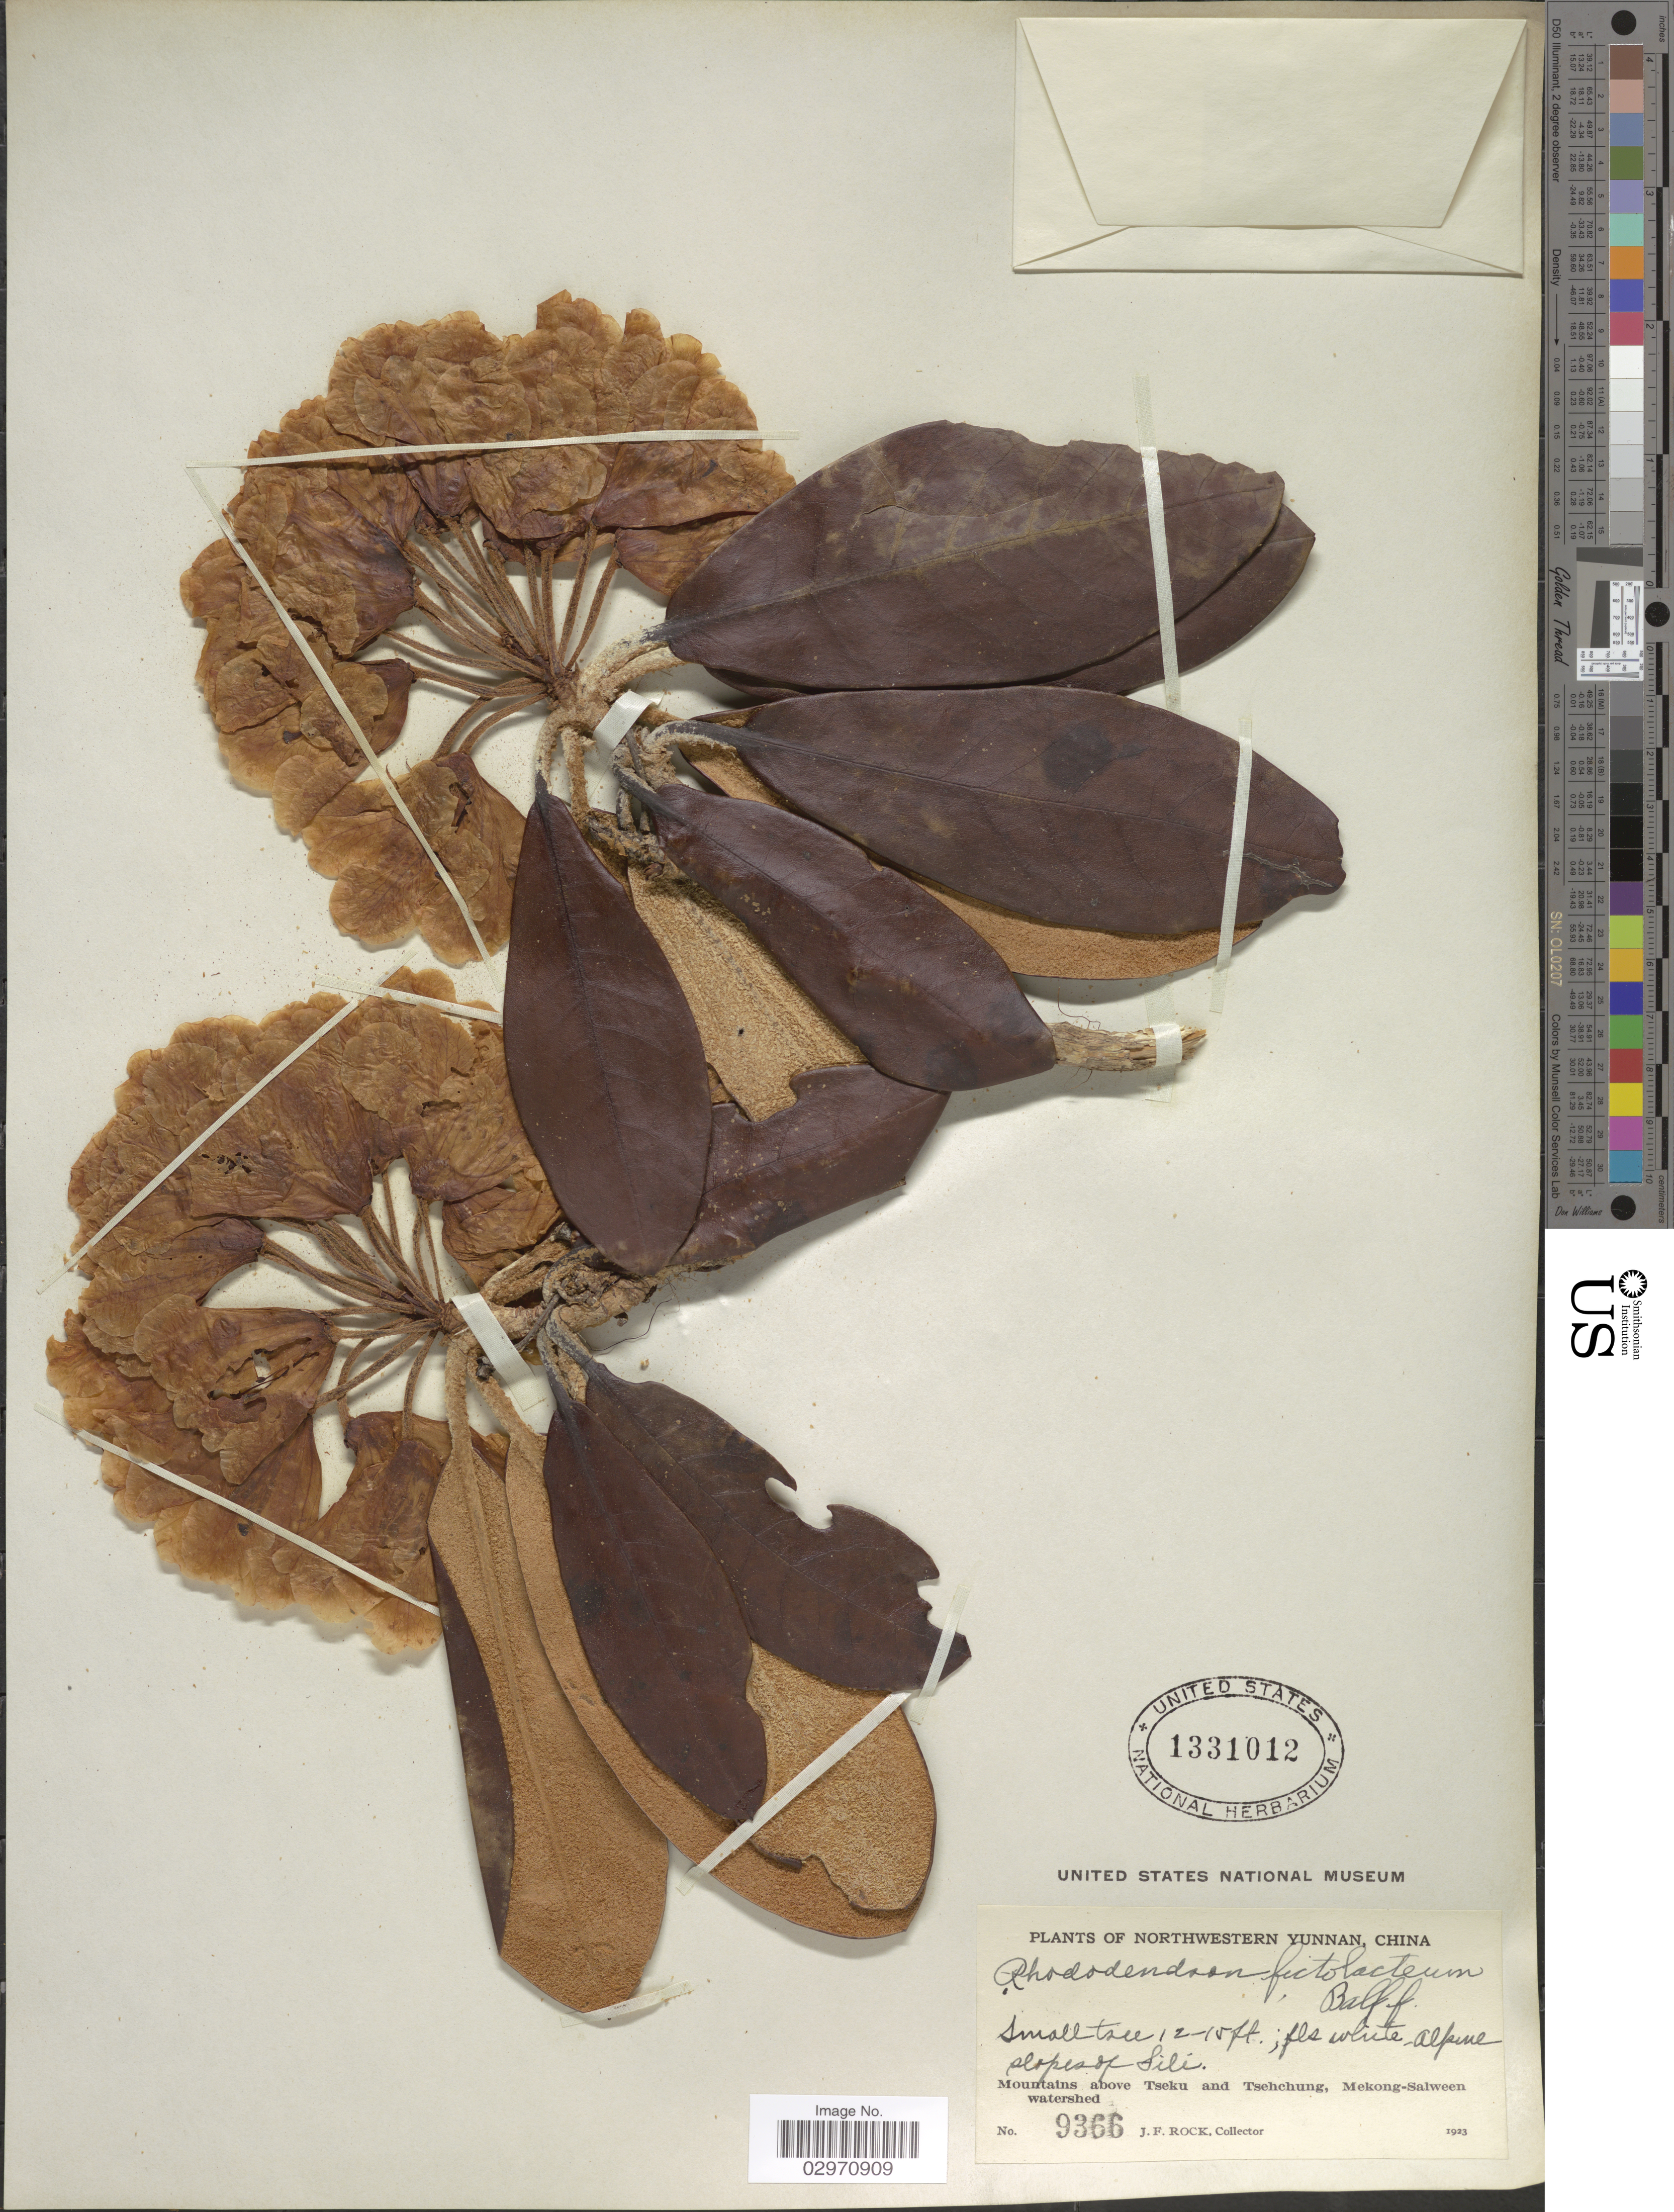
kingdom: Plantae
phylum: Tracheophyta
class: Magnoliopsida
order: Ericales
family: Ericaceae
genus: Rhododendron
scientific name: Rhododendron fictolacteum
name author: Balf. f.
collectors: J. Rock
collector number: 9366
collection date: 1923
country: China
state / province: Yunnan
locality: Northwestern Yunnan. Mountains above Tseku and Tsehchung, Mekong-Salween watershed. Slopes of Sili.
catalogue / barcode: US 1331012